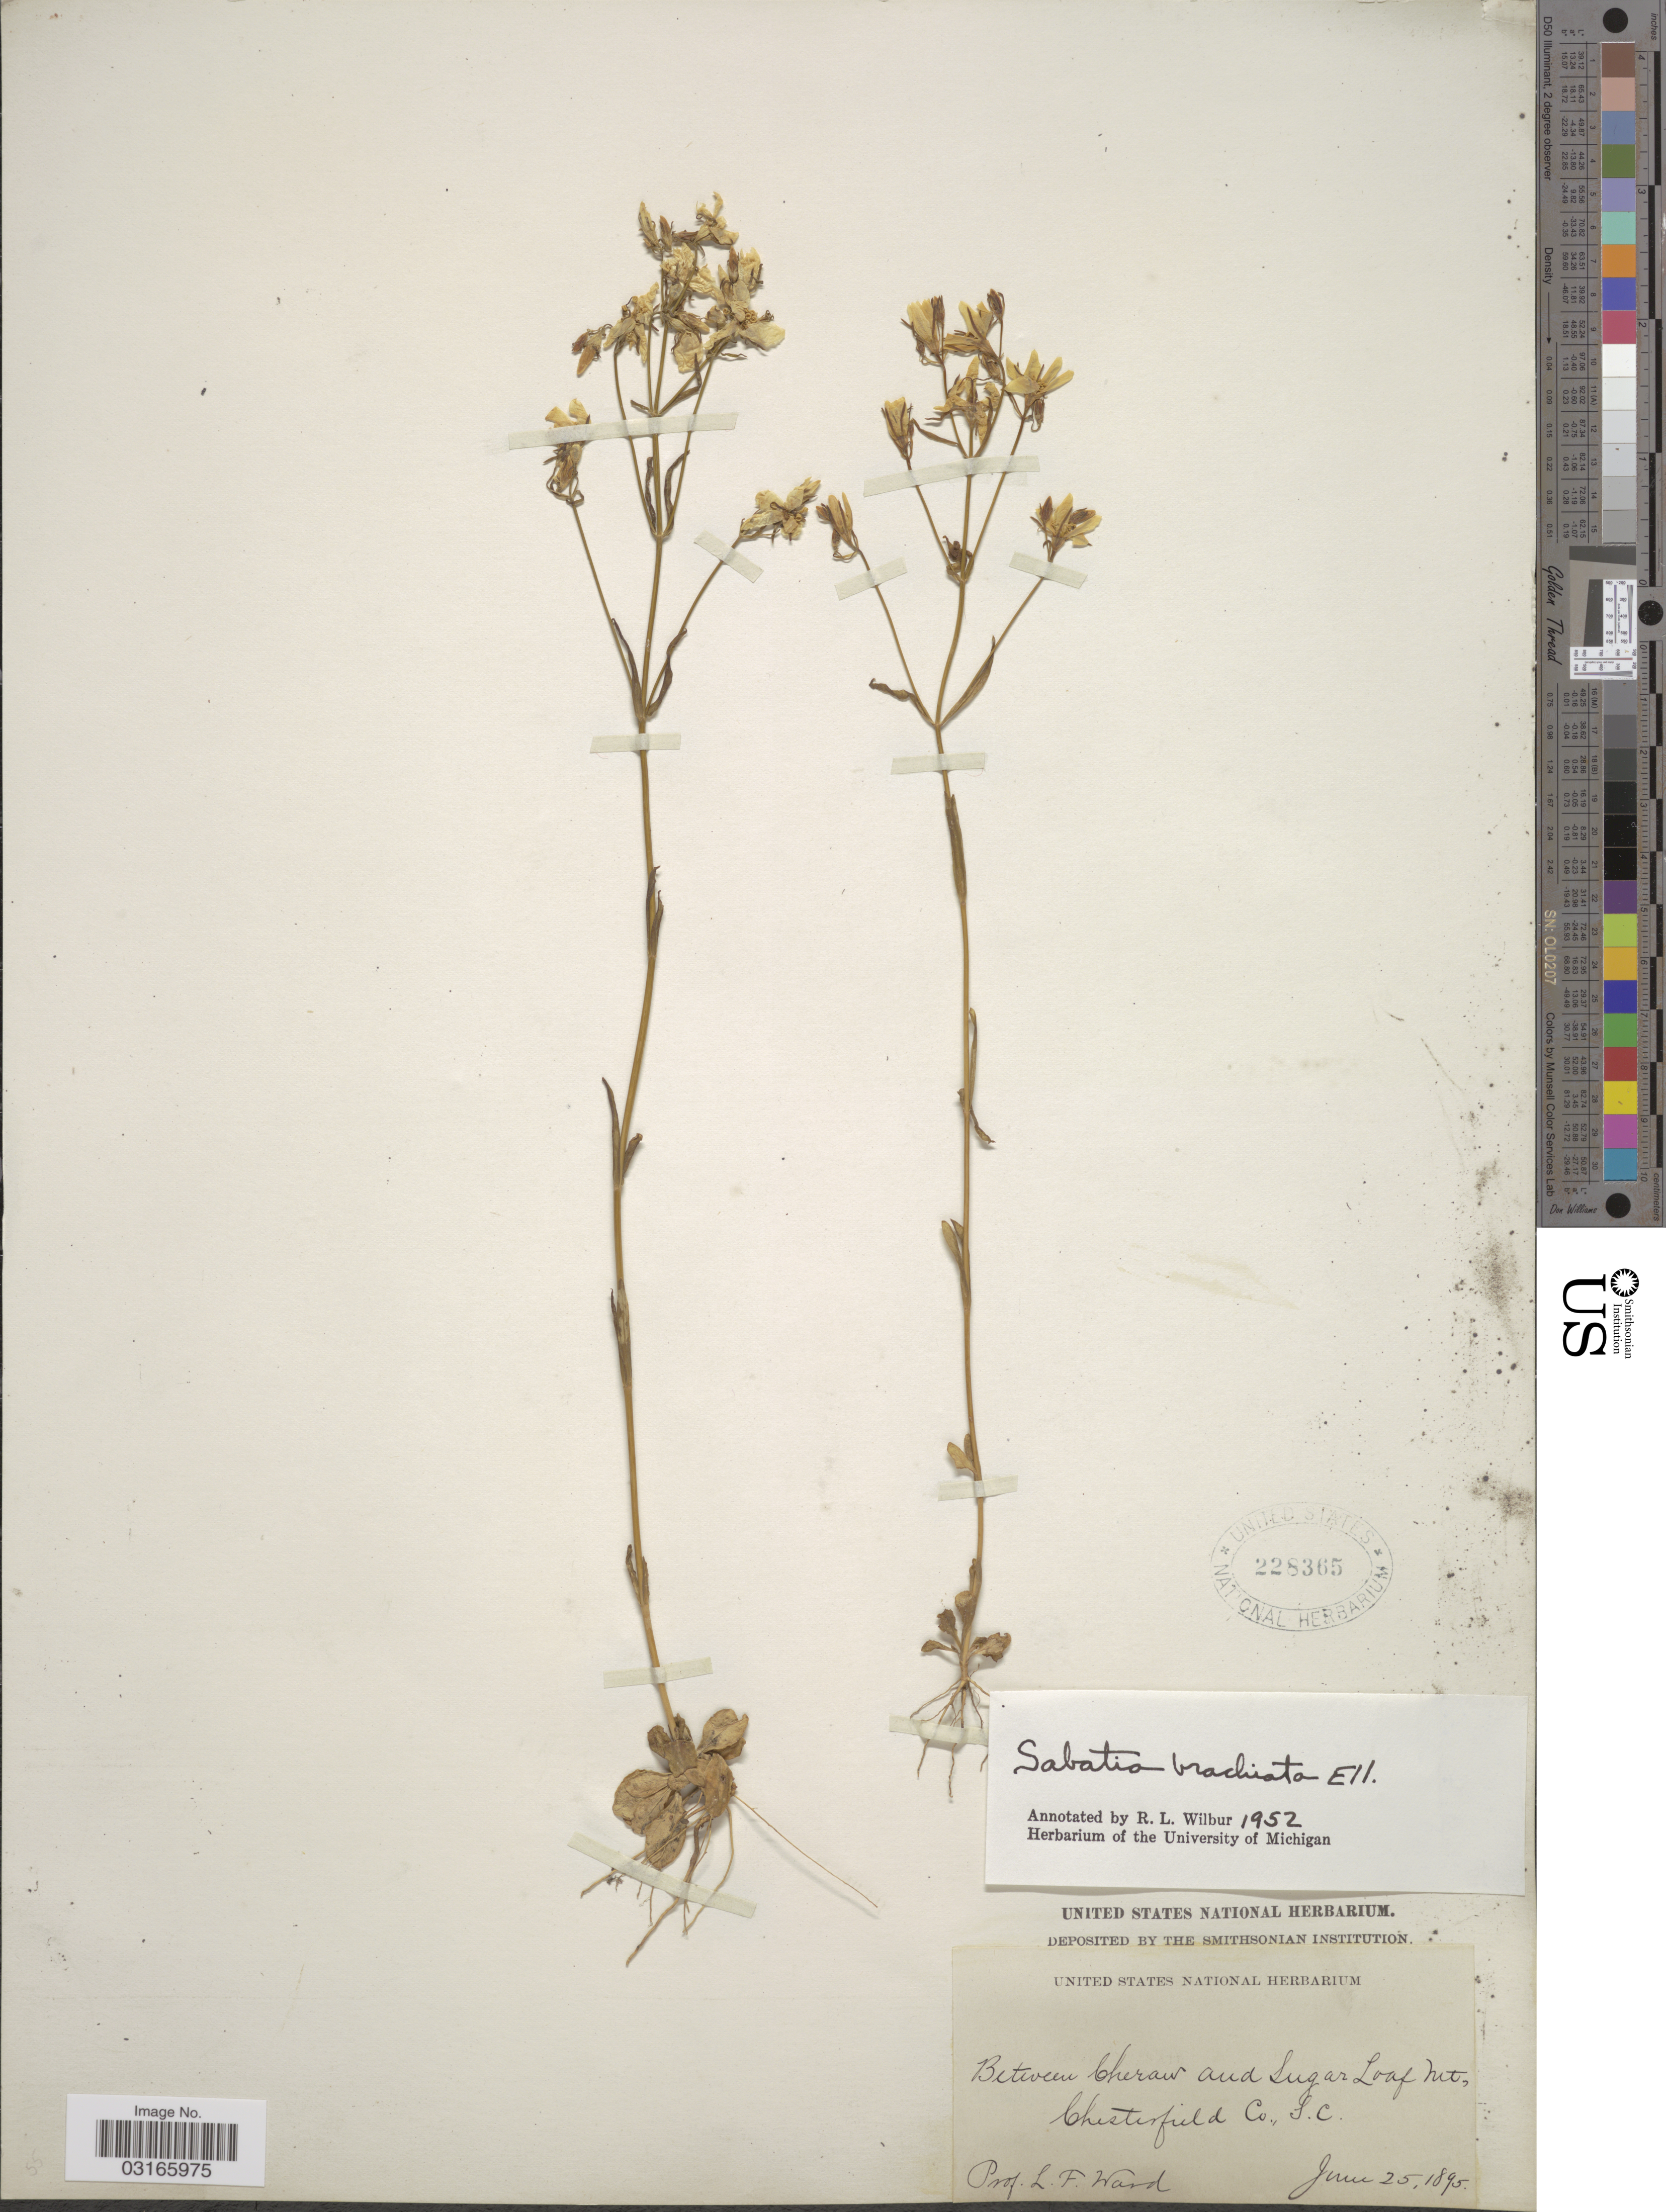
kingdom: Plantae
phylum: Tracheophyta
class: Magnoliopsida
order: Gentianales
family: Gentianaceae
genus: Sabatia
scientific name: Sabatia brachiata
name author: Elliott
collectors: L. Ward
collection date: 1895-06-25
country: United States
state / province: South Carolina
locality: Between Cheraw and Sugar Loaf Mt., Chesterfield Co., S.C.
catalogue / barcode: US 228365